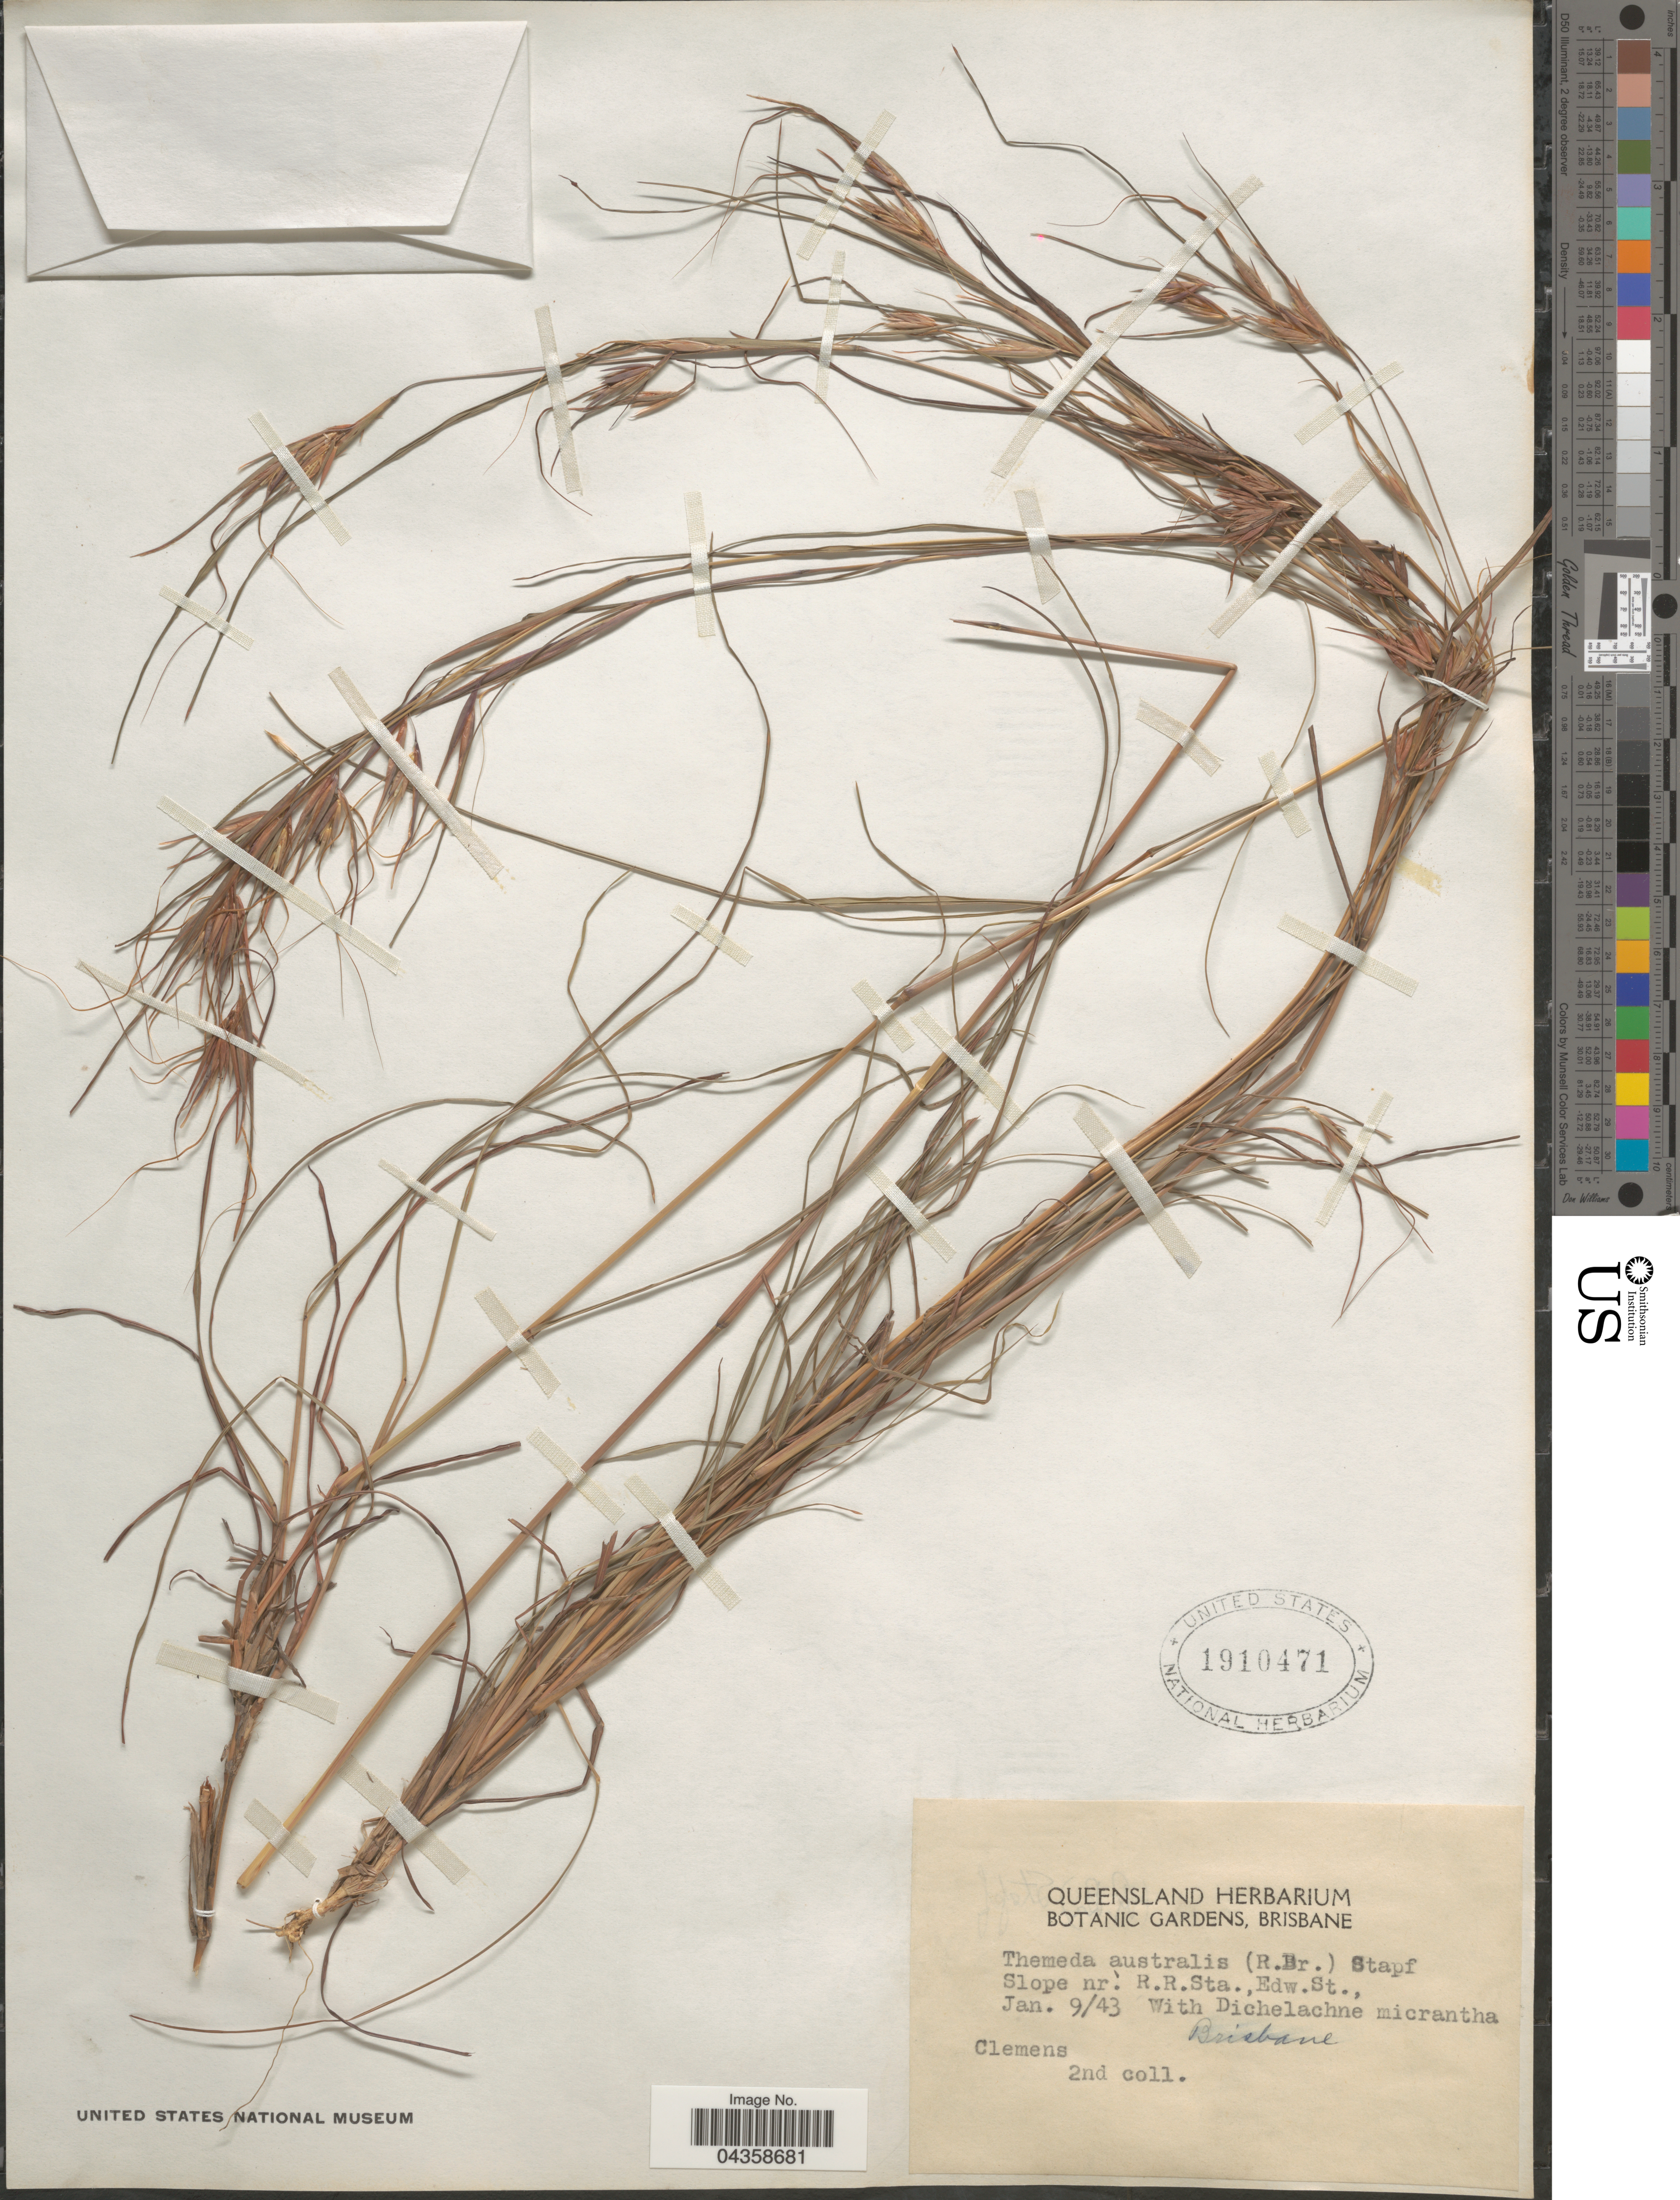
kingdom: Plantae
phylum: Tracheophyta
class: Liliopsida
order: Poales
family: Poaceae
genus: Themeda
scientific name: Themeda triandra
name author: Forssk.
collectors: -. Clemens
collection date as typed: Transcribed d/m/y: 9/1/43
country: Australia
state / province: Queensland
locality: Slope nr. R.R. Sta., Edw. St.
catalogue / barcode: US 1910471